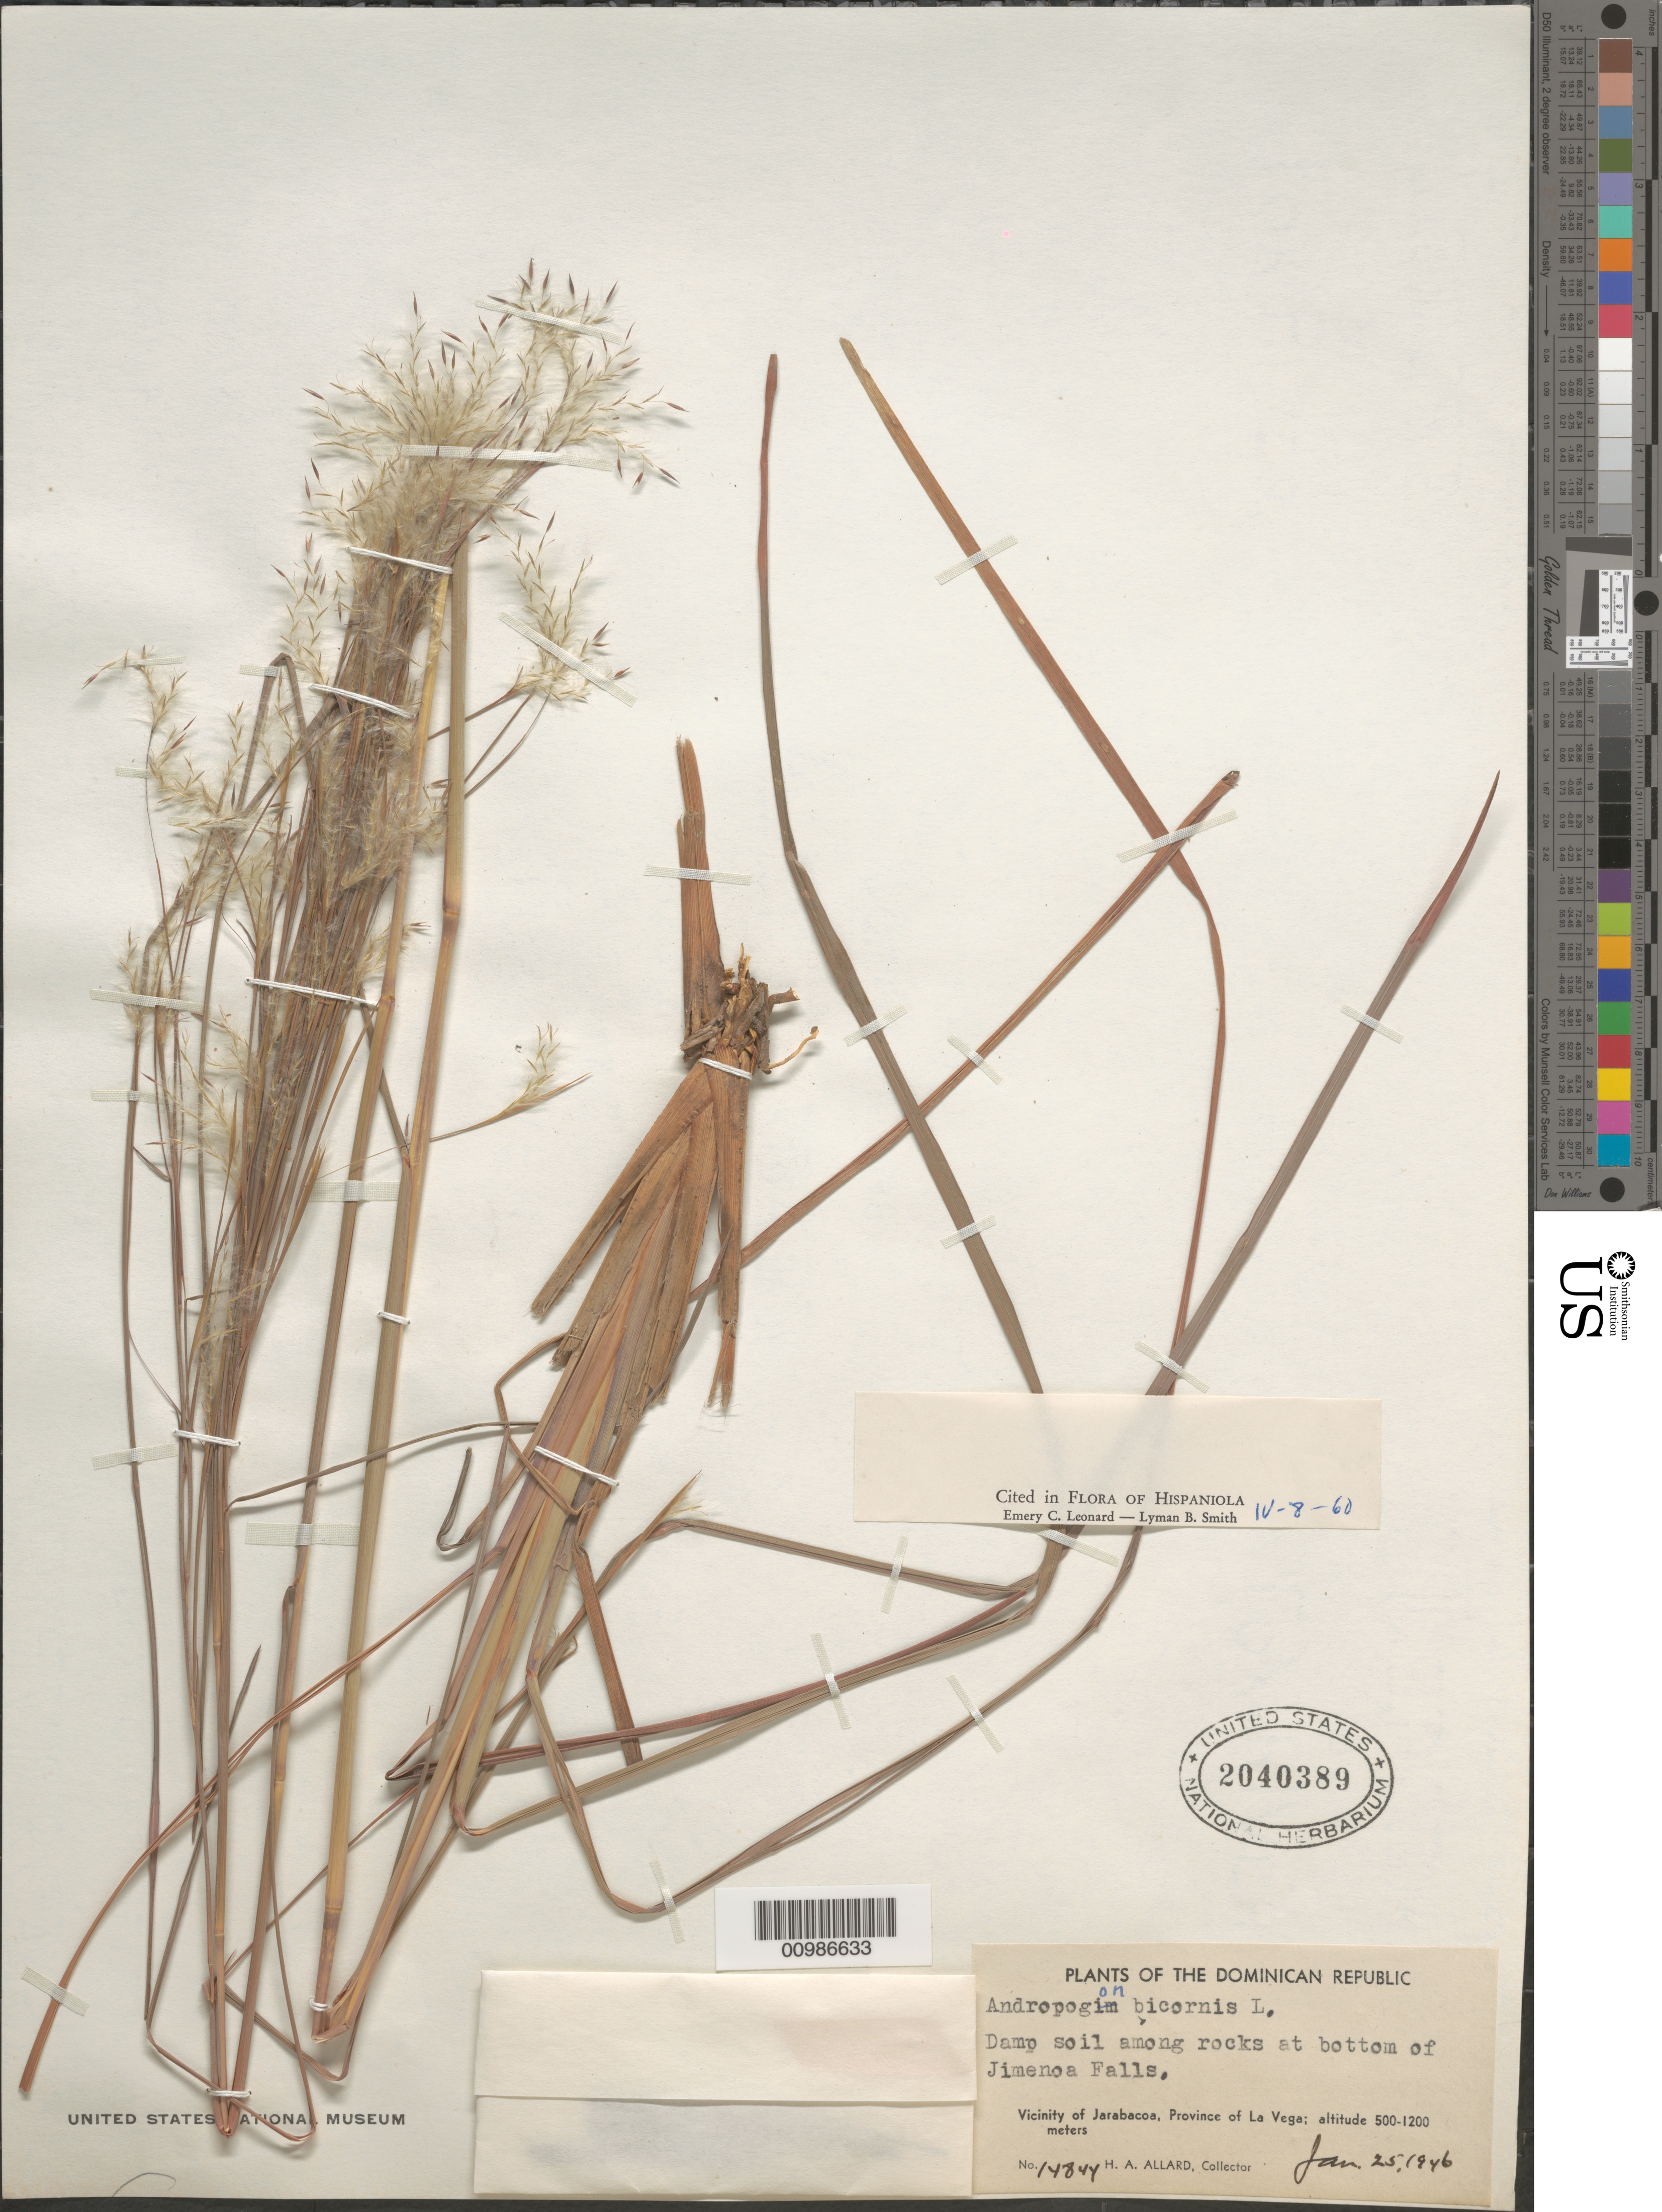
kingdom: Plantae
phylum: Tracheophyta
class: Liliopsida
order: Poales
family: Poaceae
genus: Andropogon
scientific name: Andropogon bicornis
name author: L.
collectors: H. A. Allard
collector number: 14844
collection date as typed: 25 Jan 1946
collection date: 1946-01-25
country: Dominican Republic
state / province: La Vega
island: Hispaniola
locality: near Jarabacoa, at Jimenoa Falls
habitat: damp soil among rocks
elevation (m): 500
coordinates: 0 N, 0 E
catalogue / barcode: US 2040389